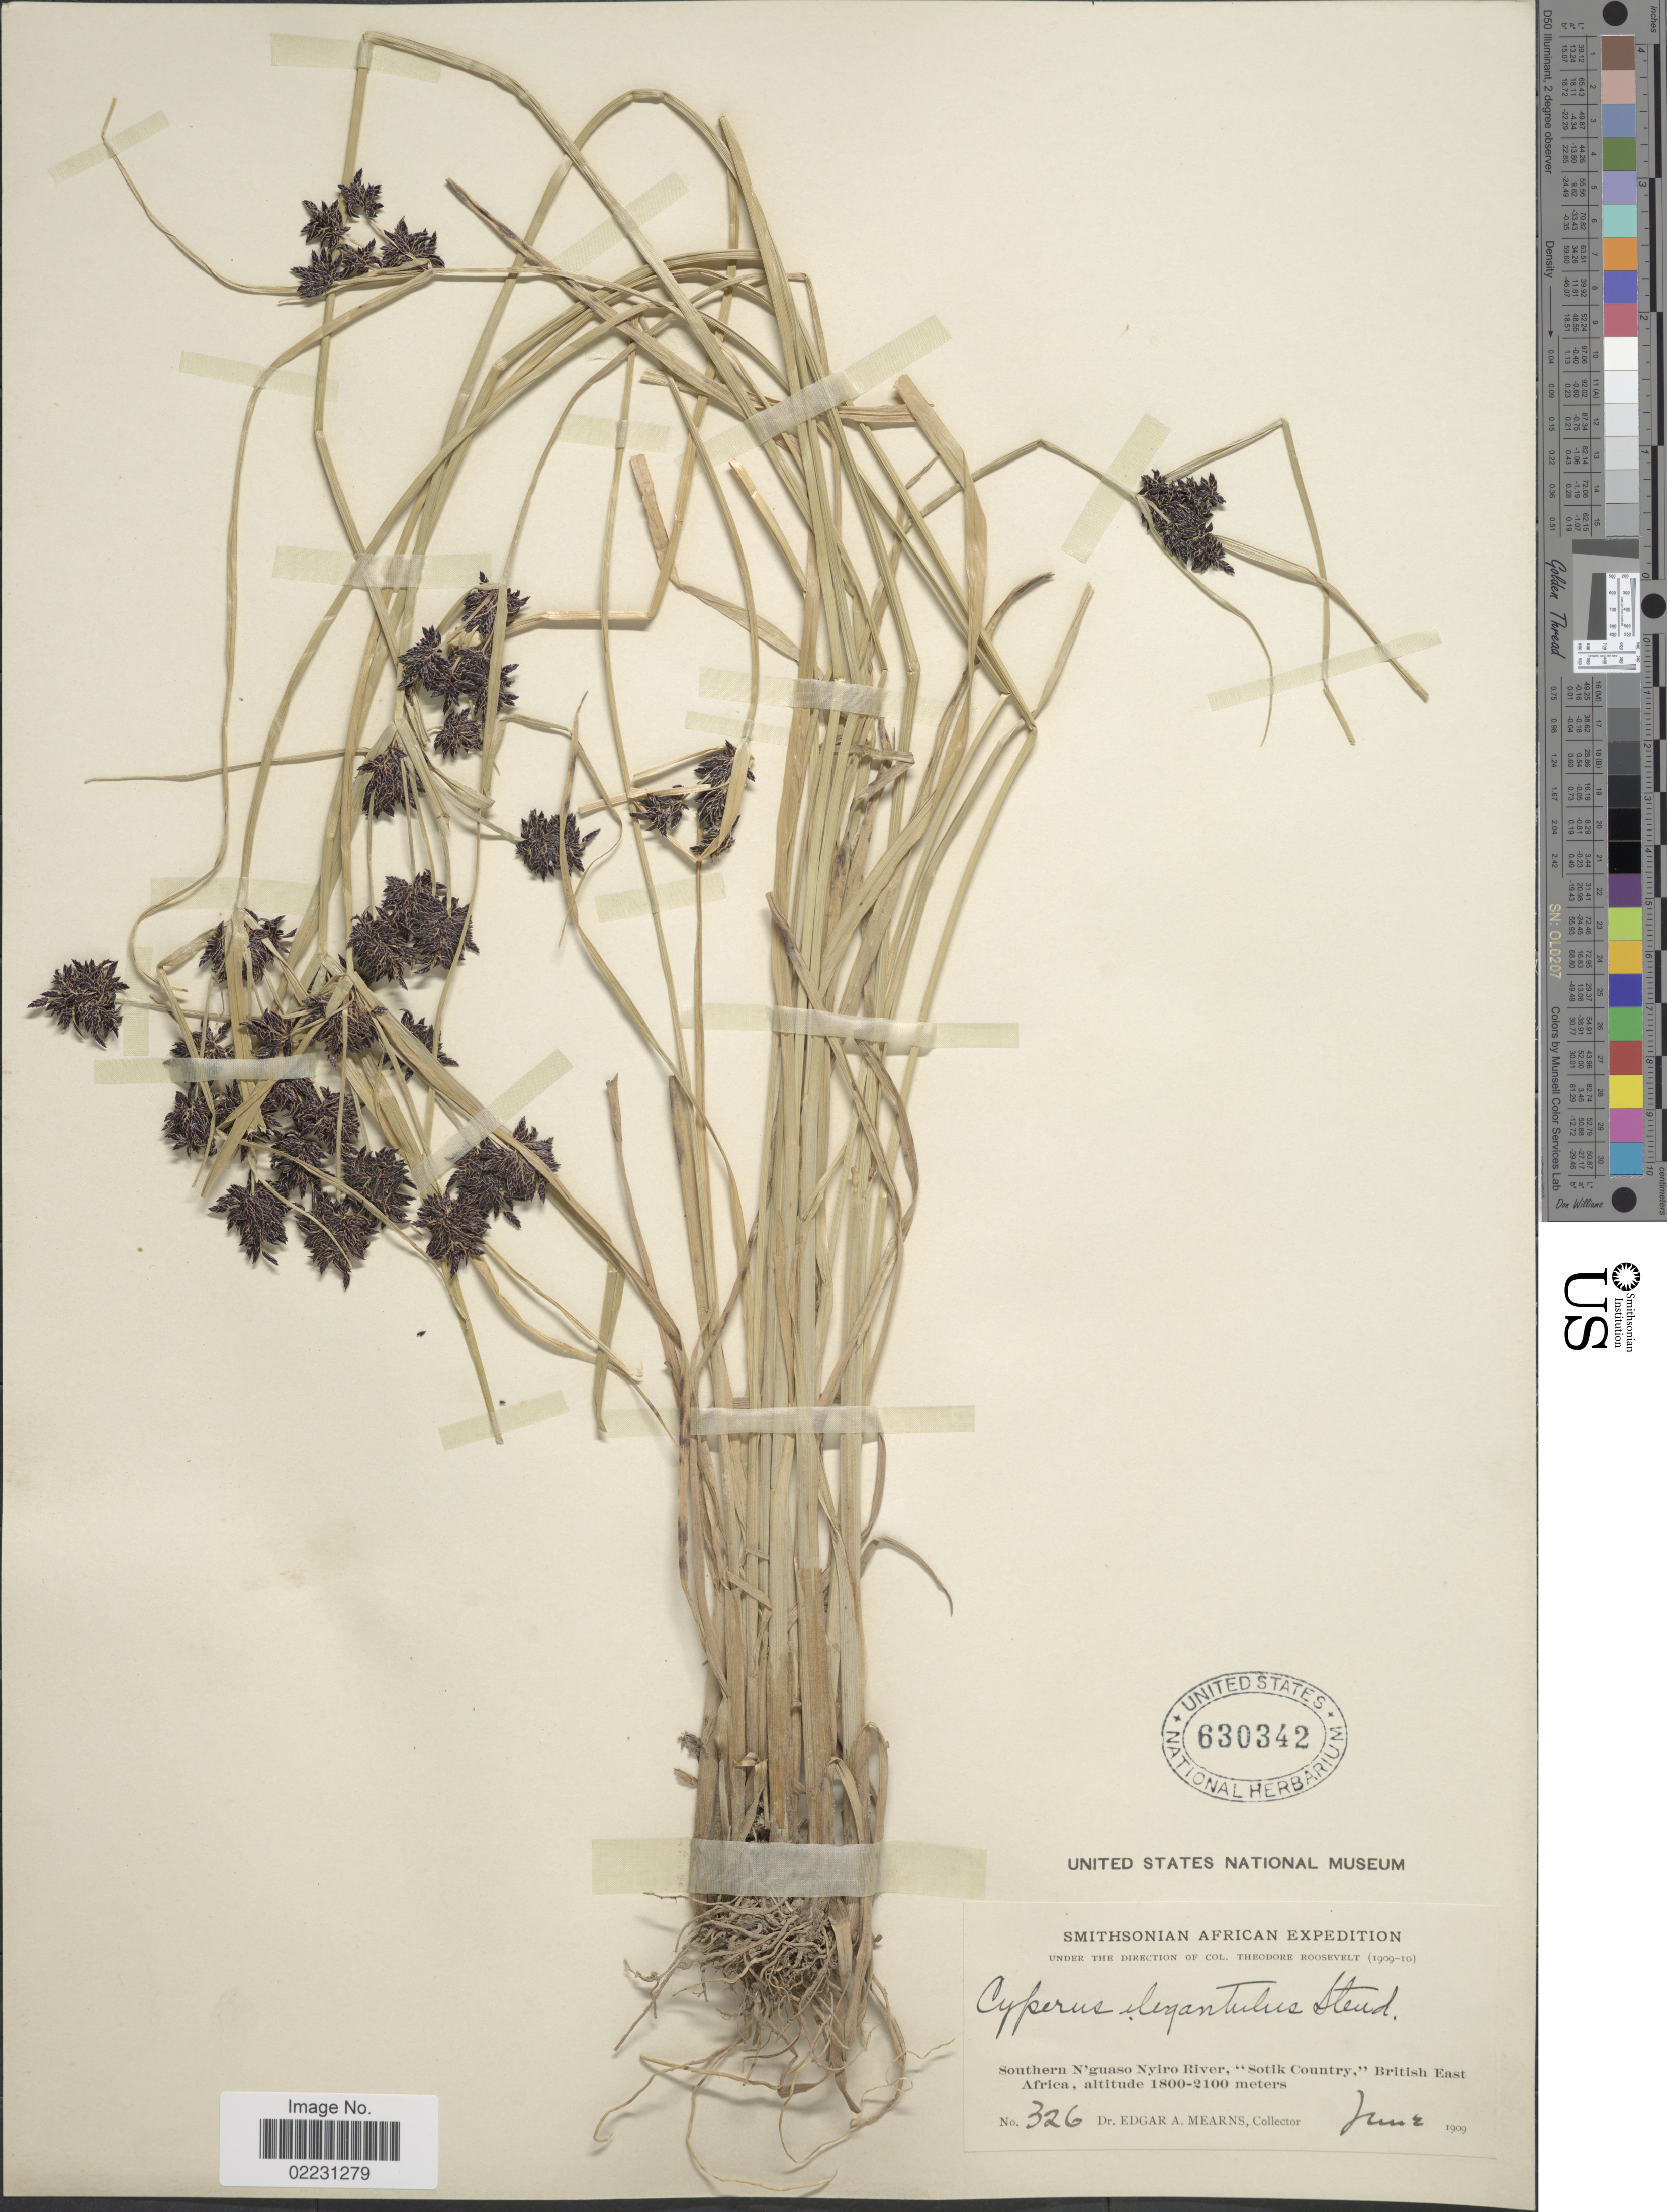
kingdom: Plantae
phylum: Tracheophyta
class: Liliopsida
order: Poales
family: Cyperaceae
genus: Cyperus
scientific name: Cyperus elegantulus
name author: Steud.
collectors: E. A. Mearns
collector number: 326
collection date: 1909-06-02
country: Kenya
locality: Southern N'guaso Nyiro River, "Sotik Country,"British East Africa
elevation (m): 1800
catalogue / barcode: US 630342